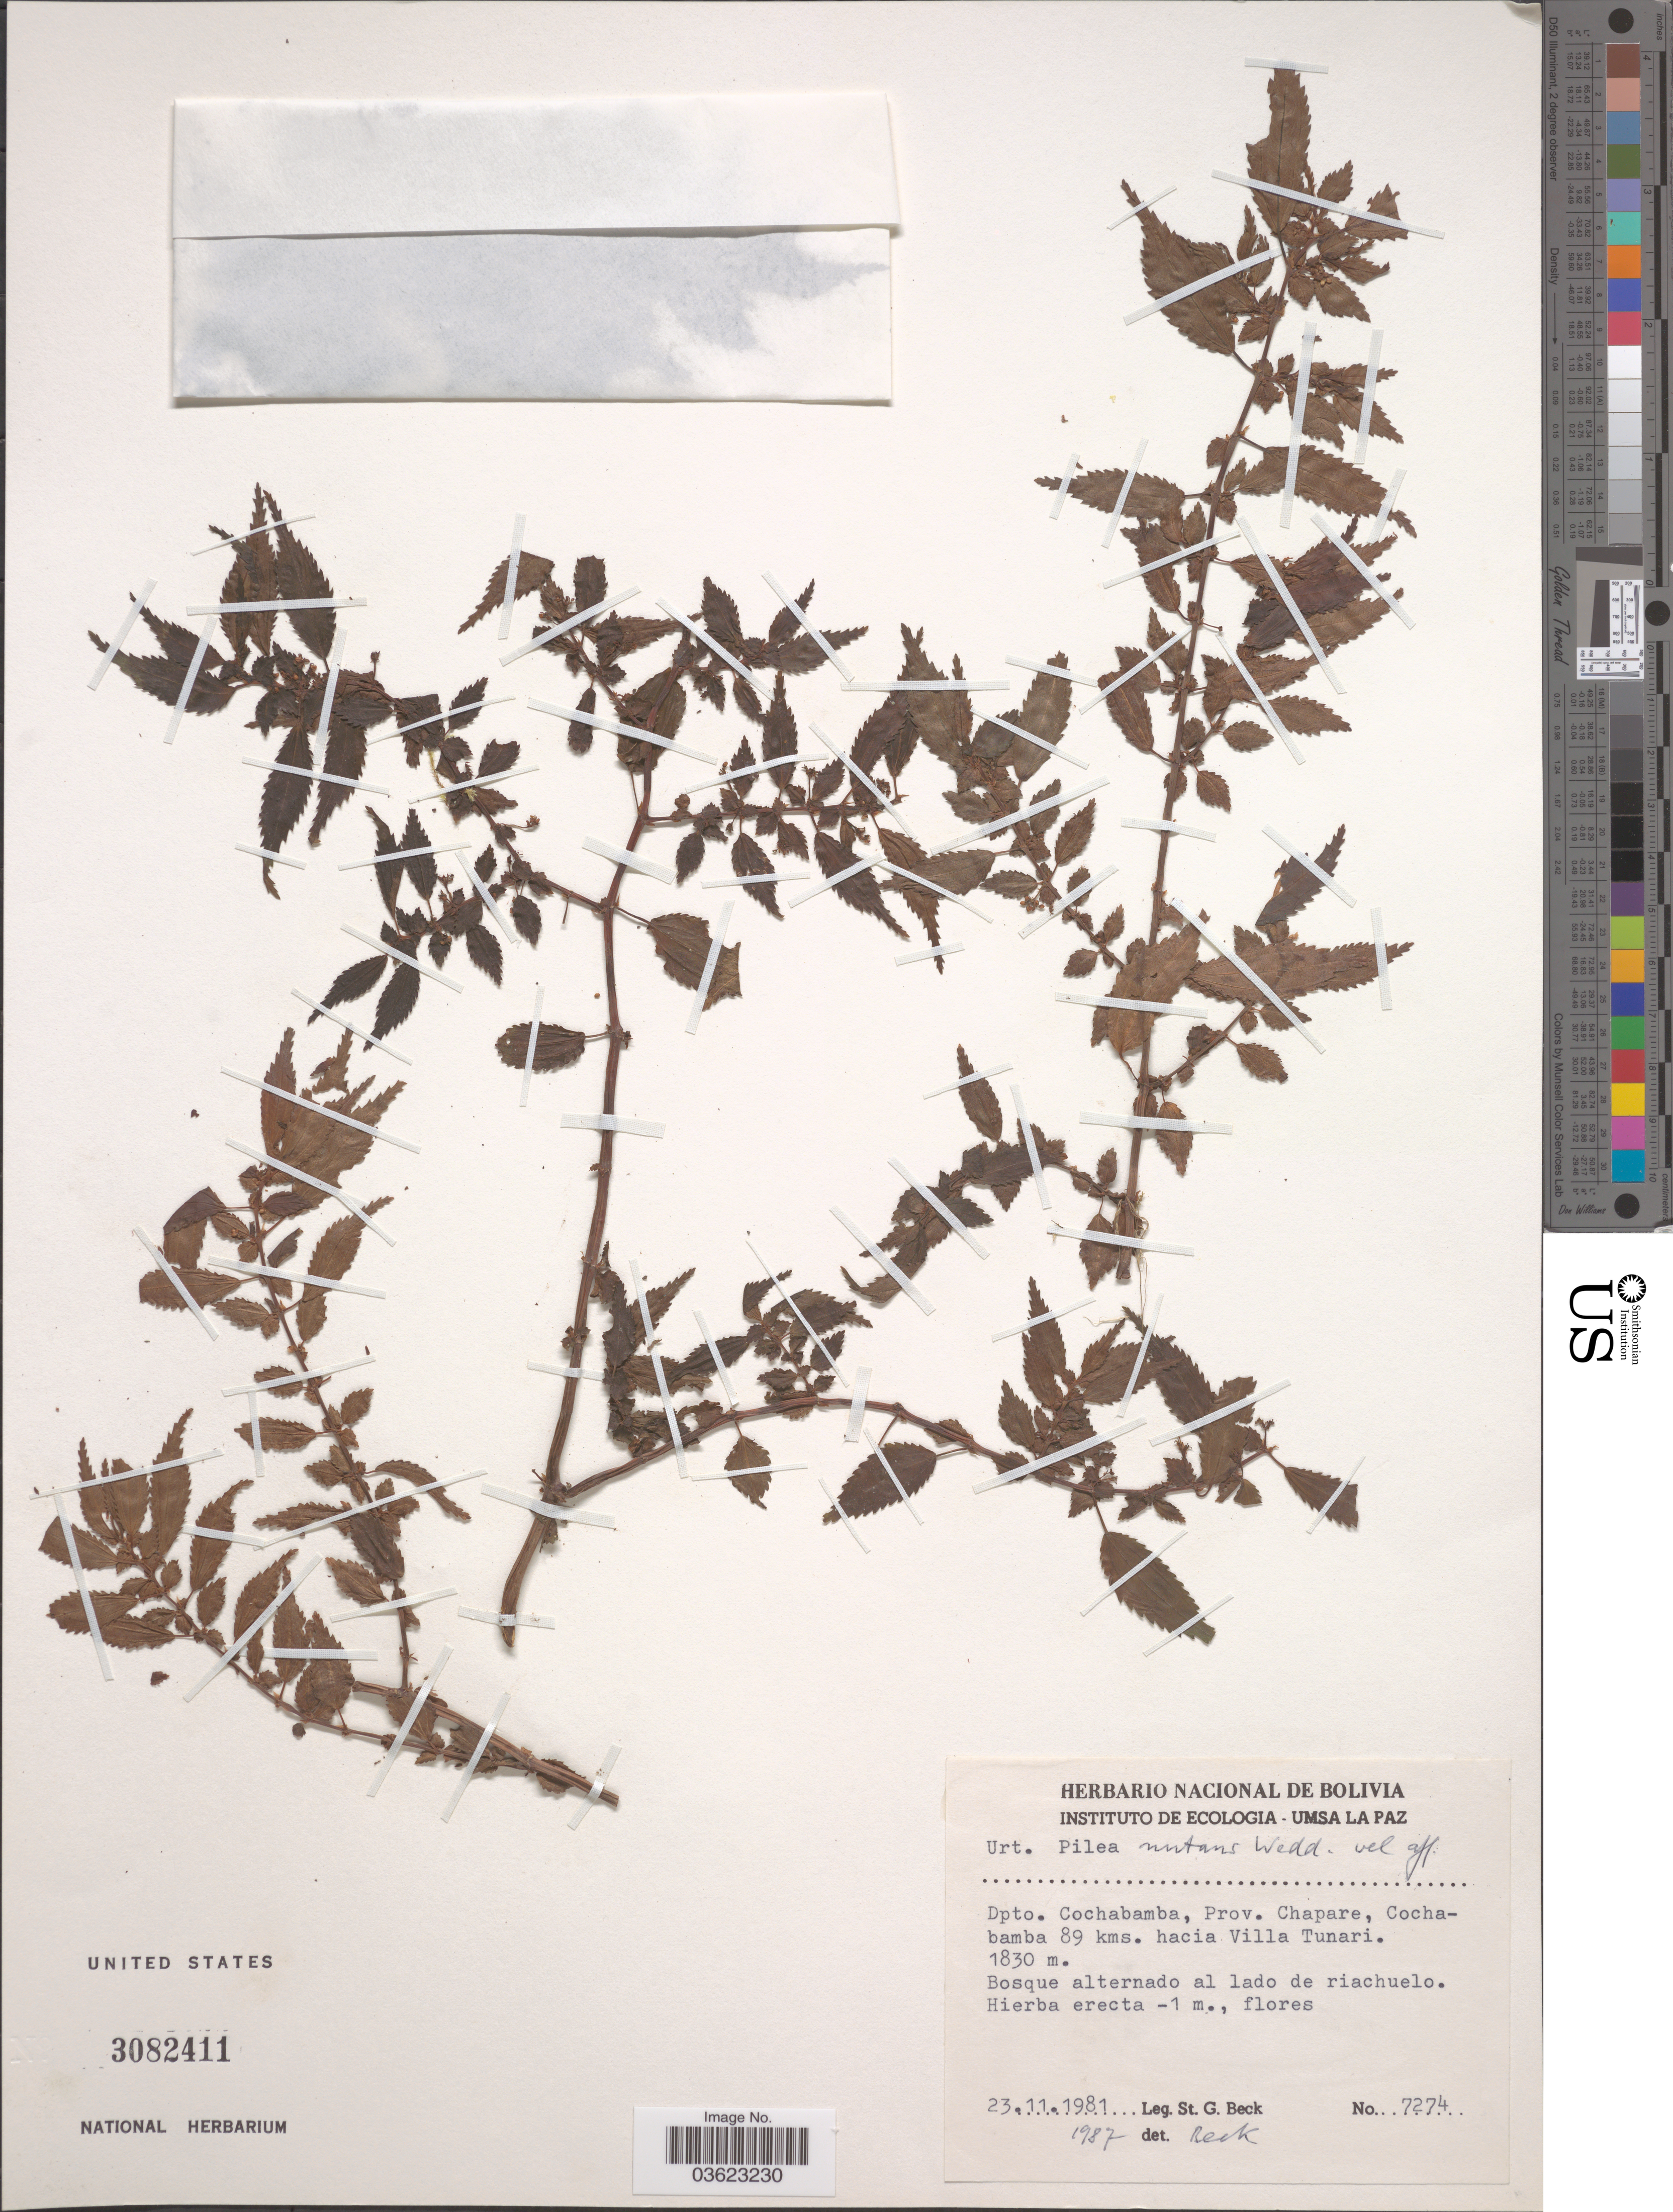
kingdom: Plantae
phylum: Tracheophyta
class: Magnoliopsida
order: Rosales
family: Urticaceae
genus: Pilea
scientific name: Pilea nutans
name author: Wedd.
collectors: S. G. Beck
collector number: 7274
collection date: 1981-11-23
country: Bolivia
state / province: Cochabamba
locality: Dpto. Cochabamba, Prov. Chapare, Cochabamba 89 kms. hacia Villa Tunari.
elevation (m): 1830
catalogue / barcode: US 3082411